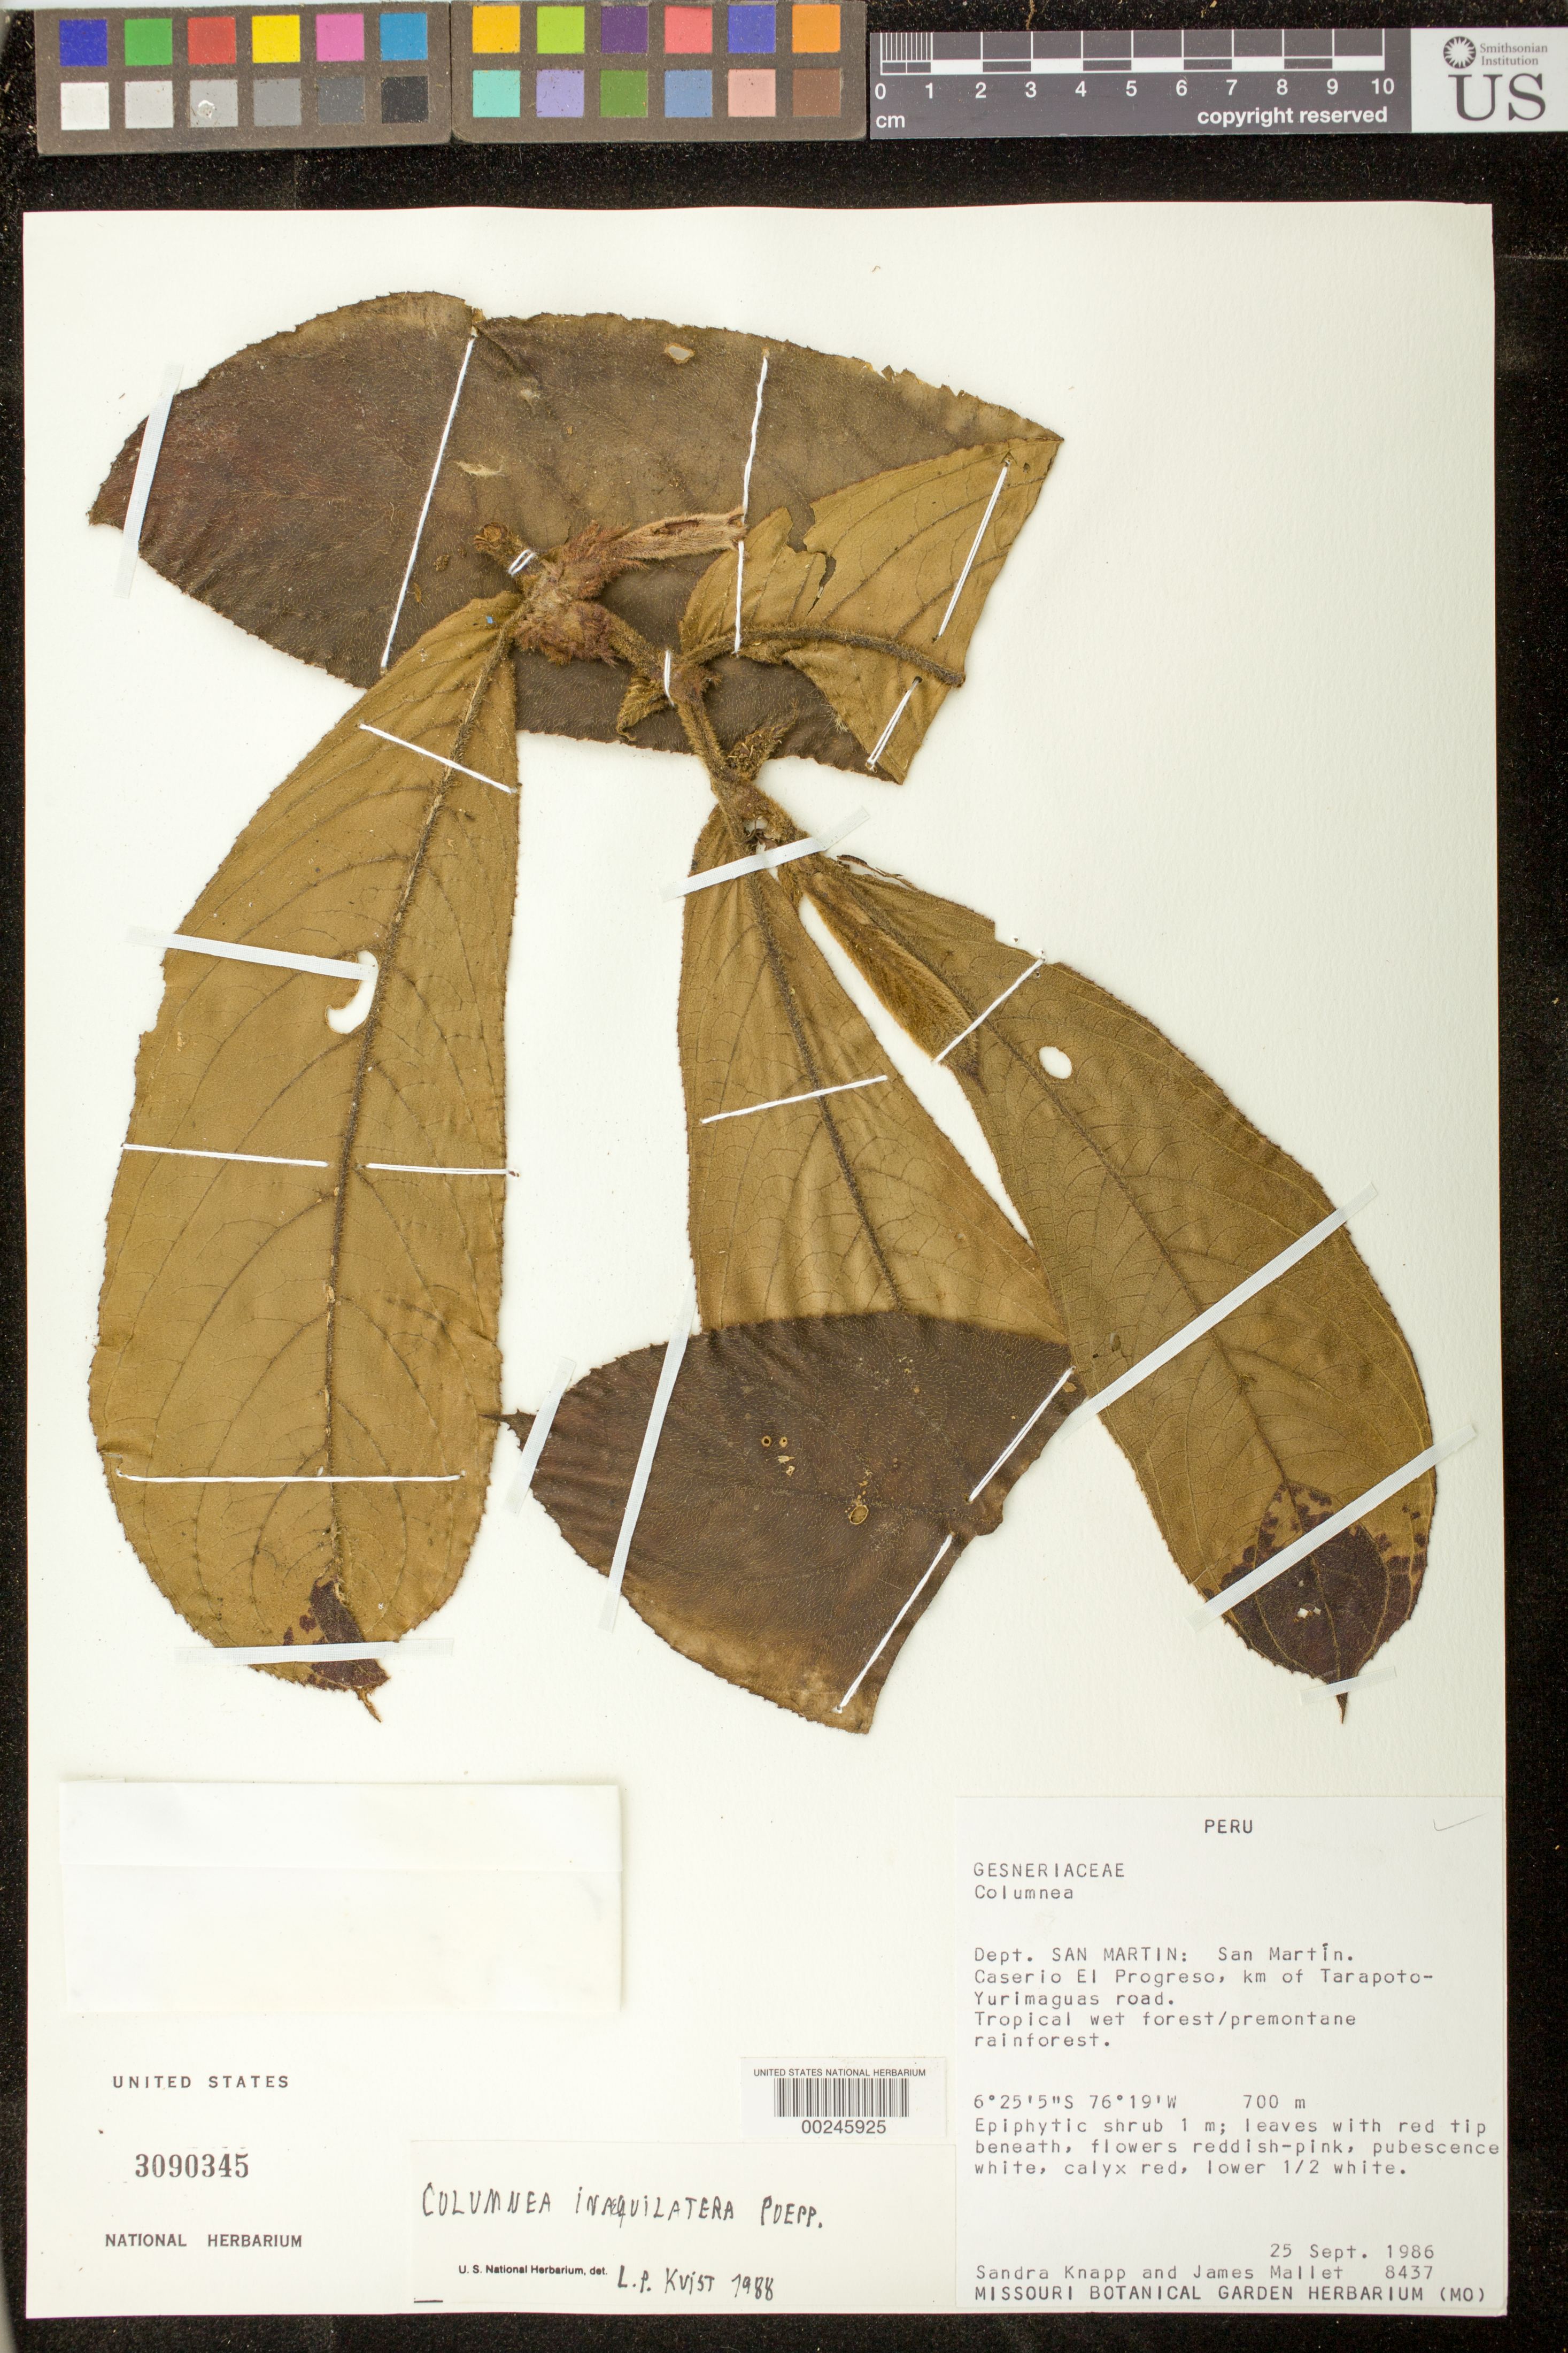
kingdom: Plantae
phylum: Tracheophyta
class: Magnoliopsida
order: Lamiales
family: Gesneriaceae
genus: Columnea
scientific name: Columnea inaequilatera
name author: Poepp.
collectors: S. Knapp & J. Mallet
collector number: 8437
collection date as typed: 25 Sep 1986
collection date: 1986-09-25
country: Peru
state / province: San Martín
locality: San Martin, Caserio el Progreso, km of Tarapoto-Yurimaguas road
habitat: Tropical wet forest / premontane rainforest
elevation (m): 700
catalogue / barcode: US 3090345